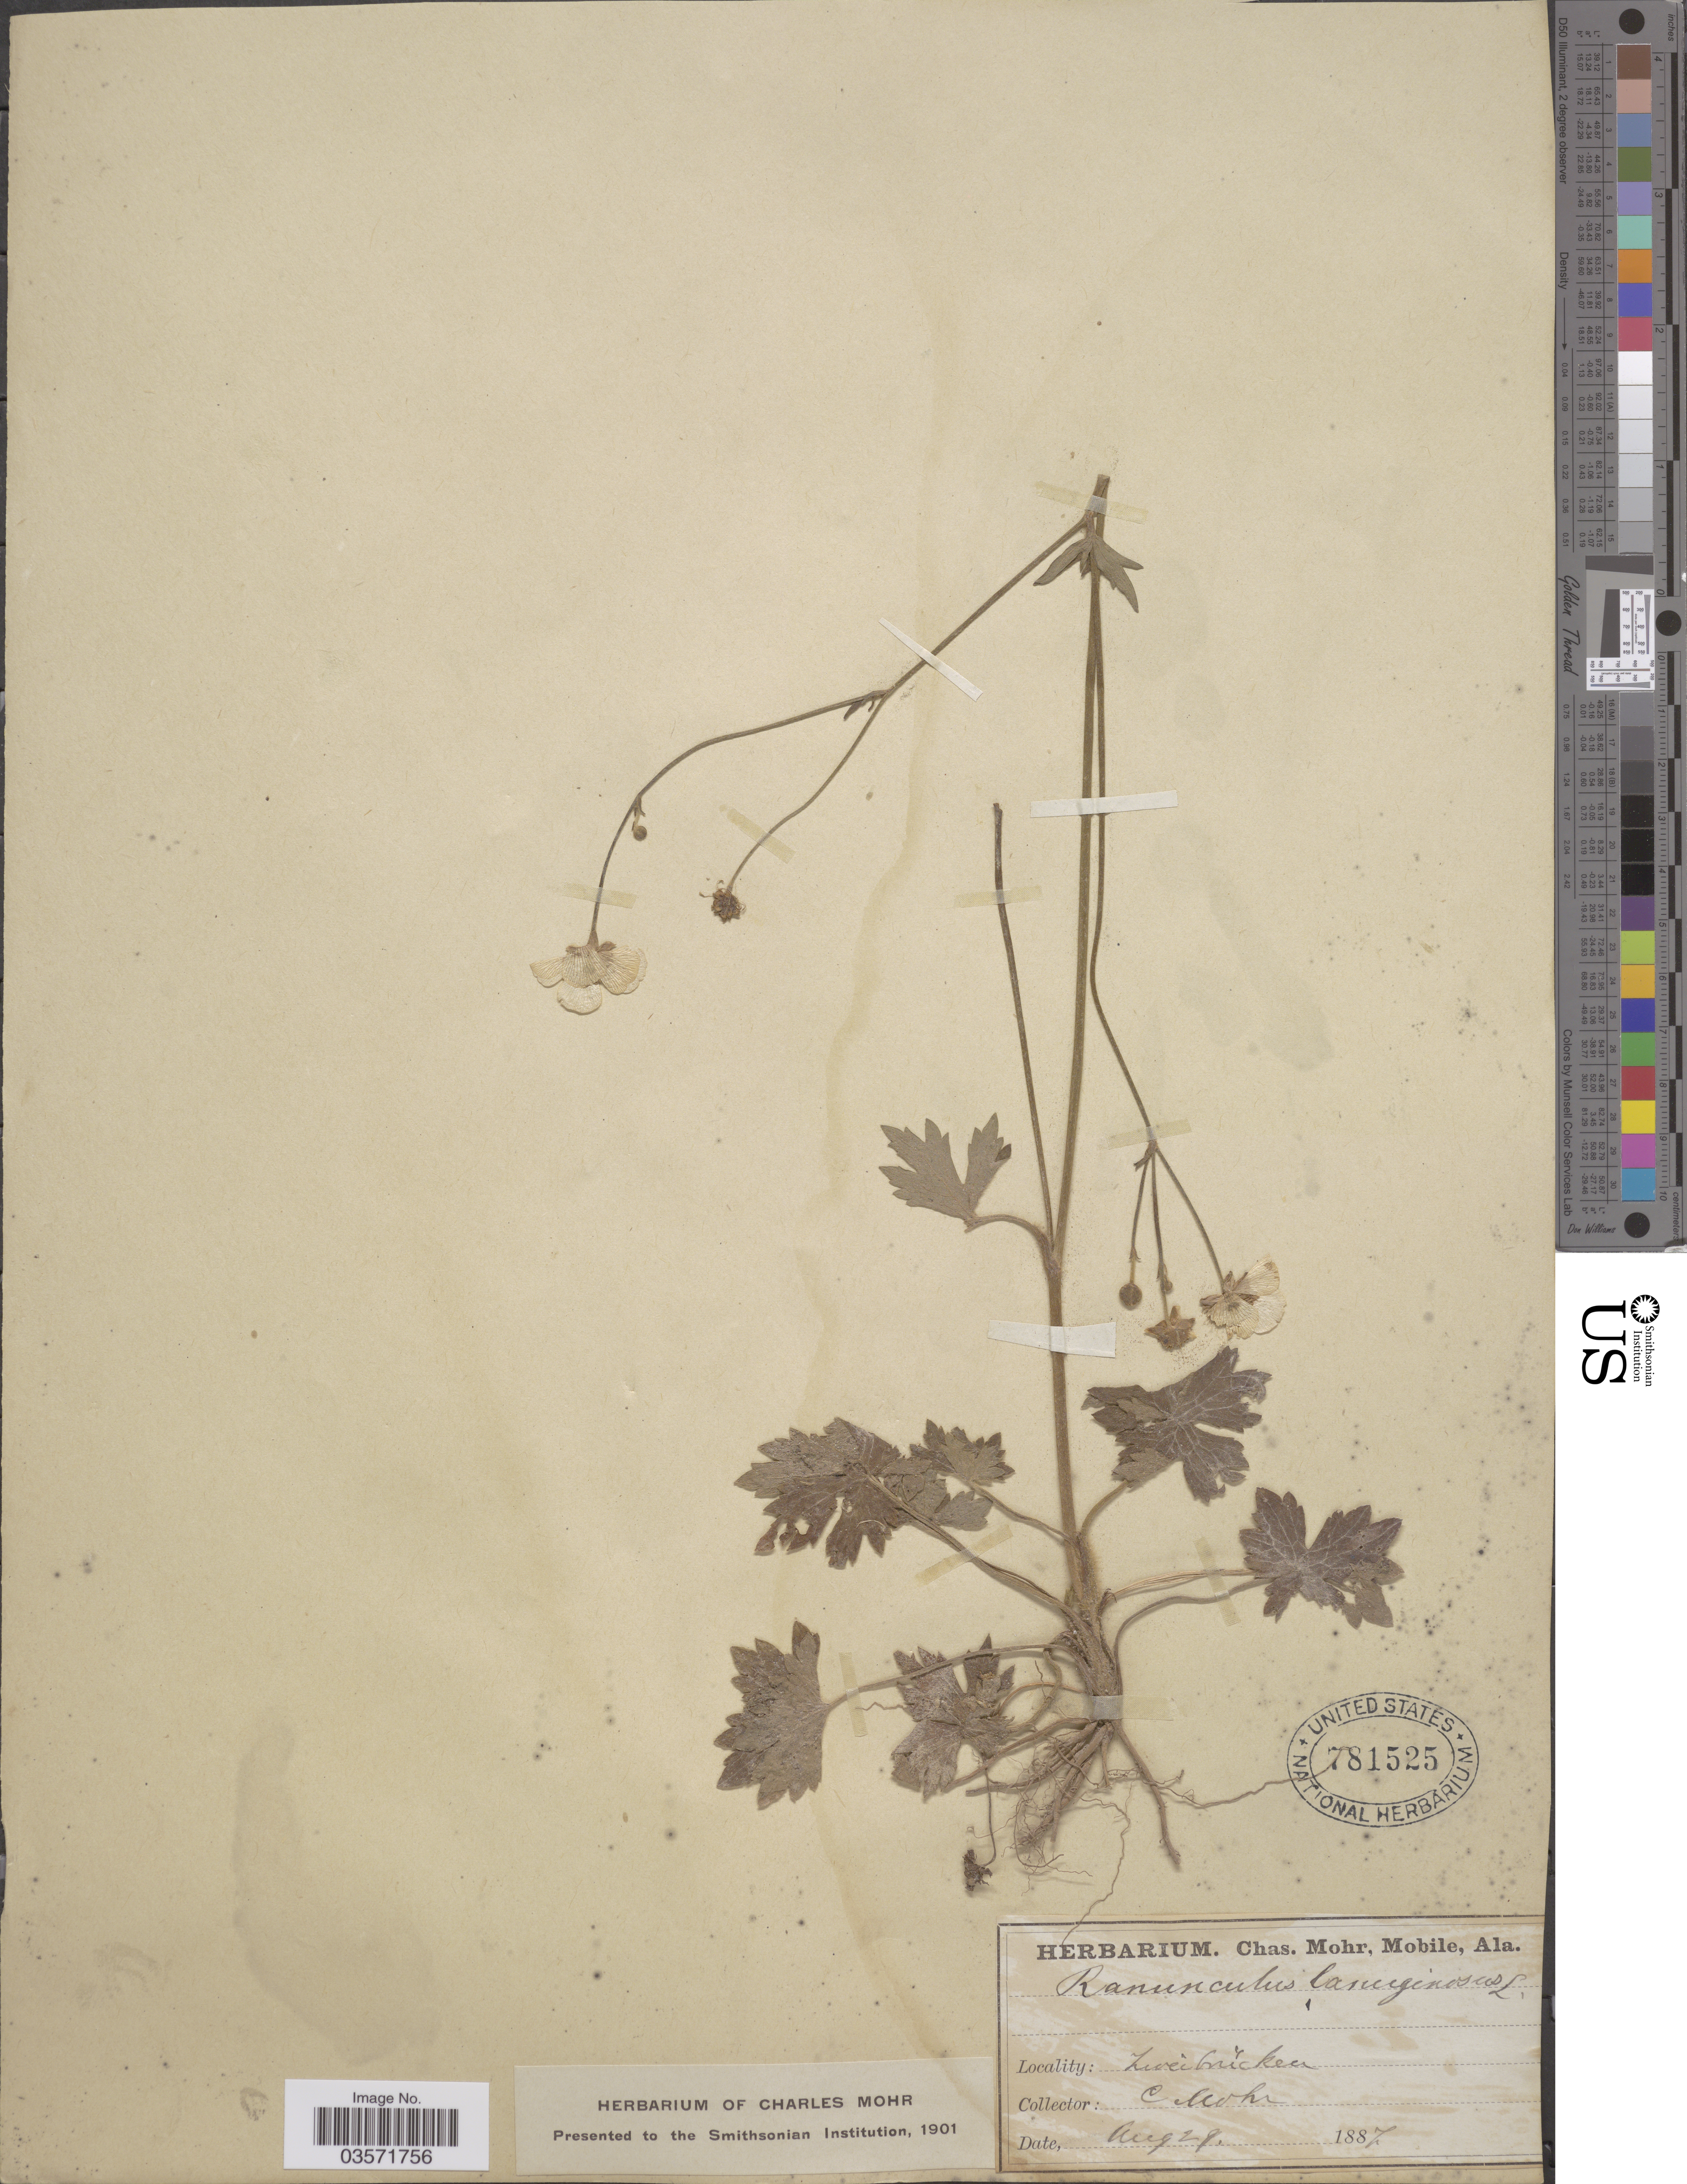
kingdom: Plantae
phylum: Tracheophyta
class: Magnoliopsida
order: Ranunculales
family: Ranunculaceae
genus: Ranunculus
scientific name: Ranunculus lanuginosus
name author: L.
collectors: Mohr, C. T. (herbarium)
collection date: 1887-08-29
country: Germany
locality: Zweibrücken.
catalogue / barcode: US 781525